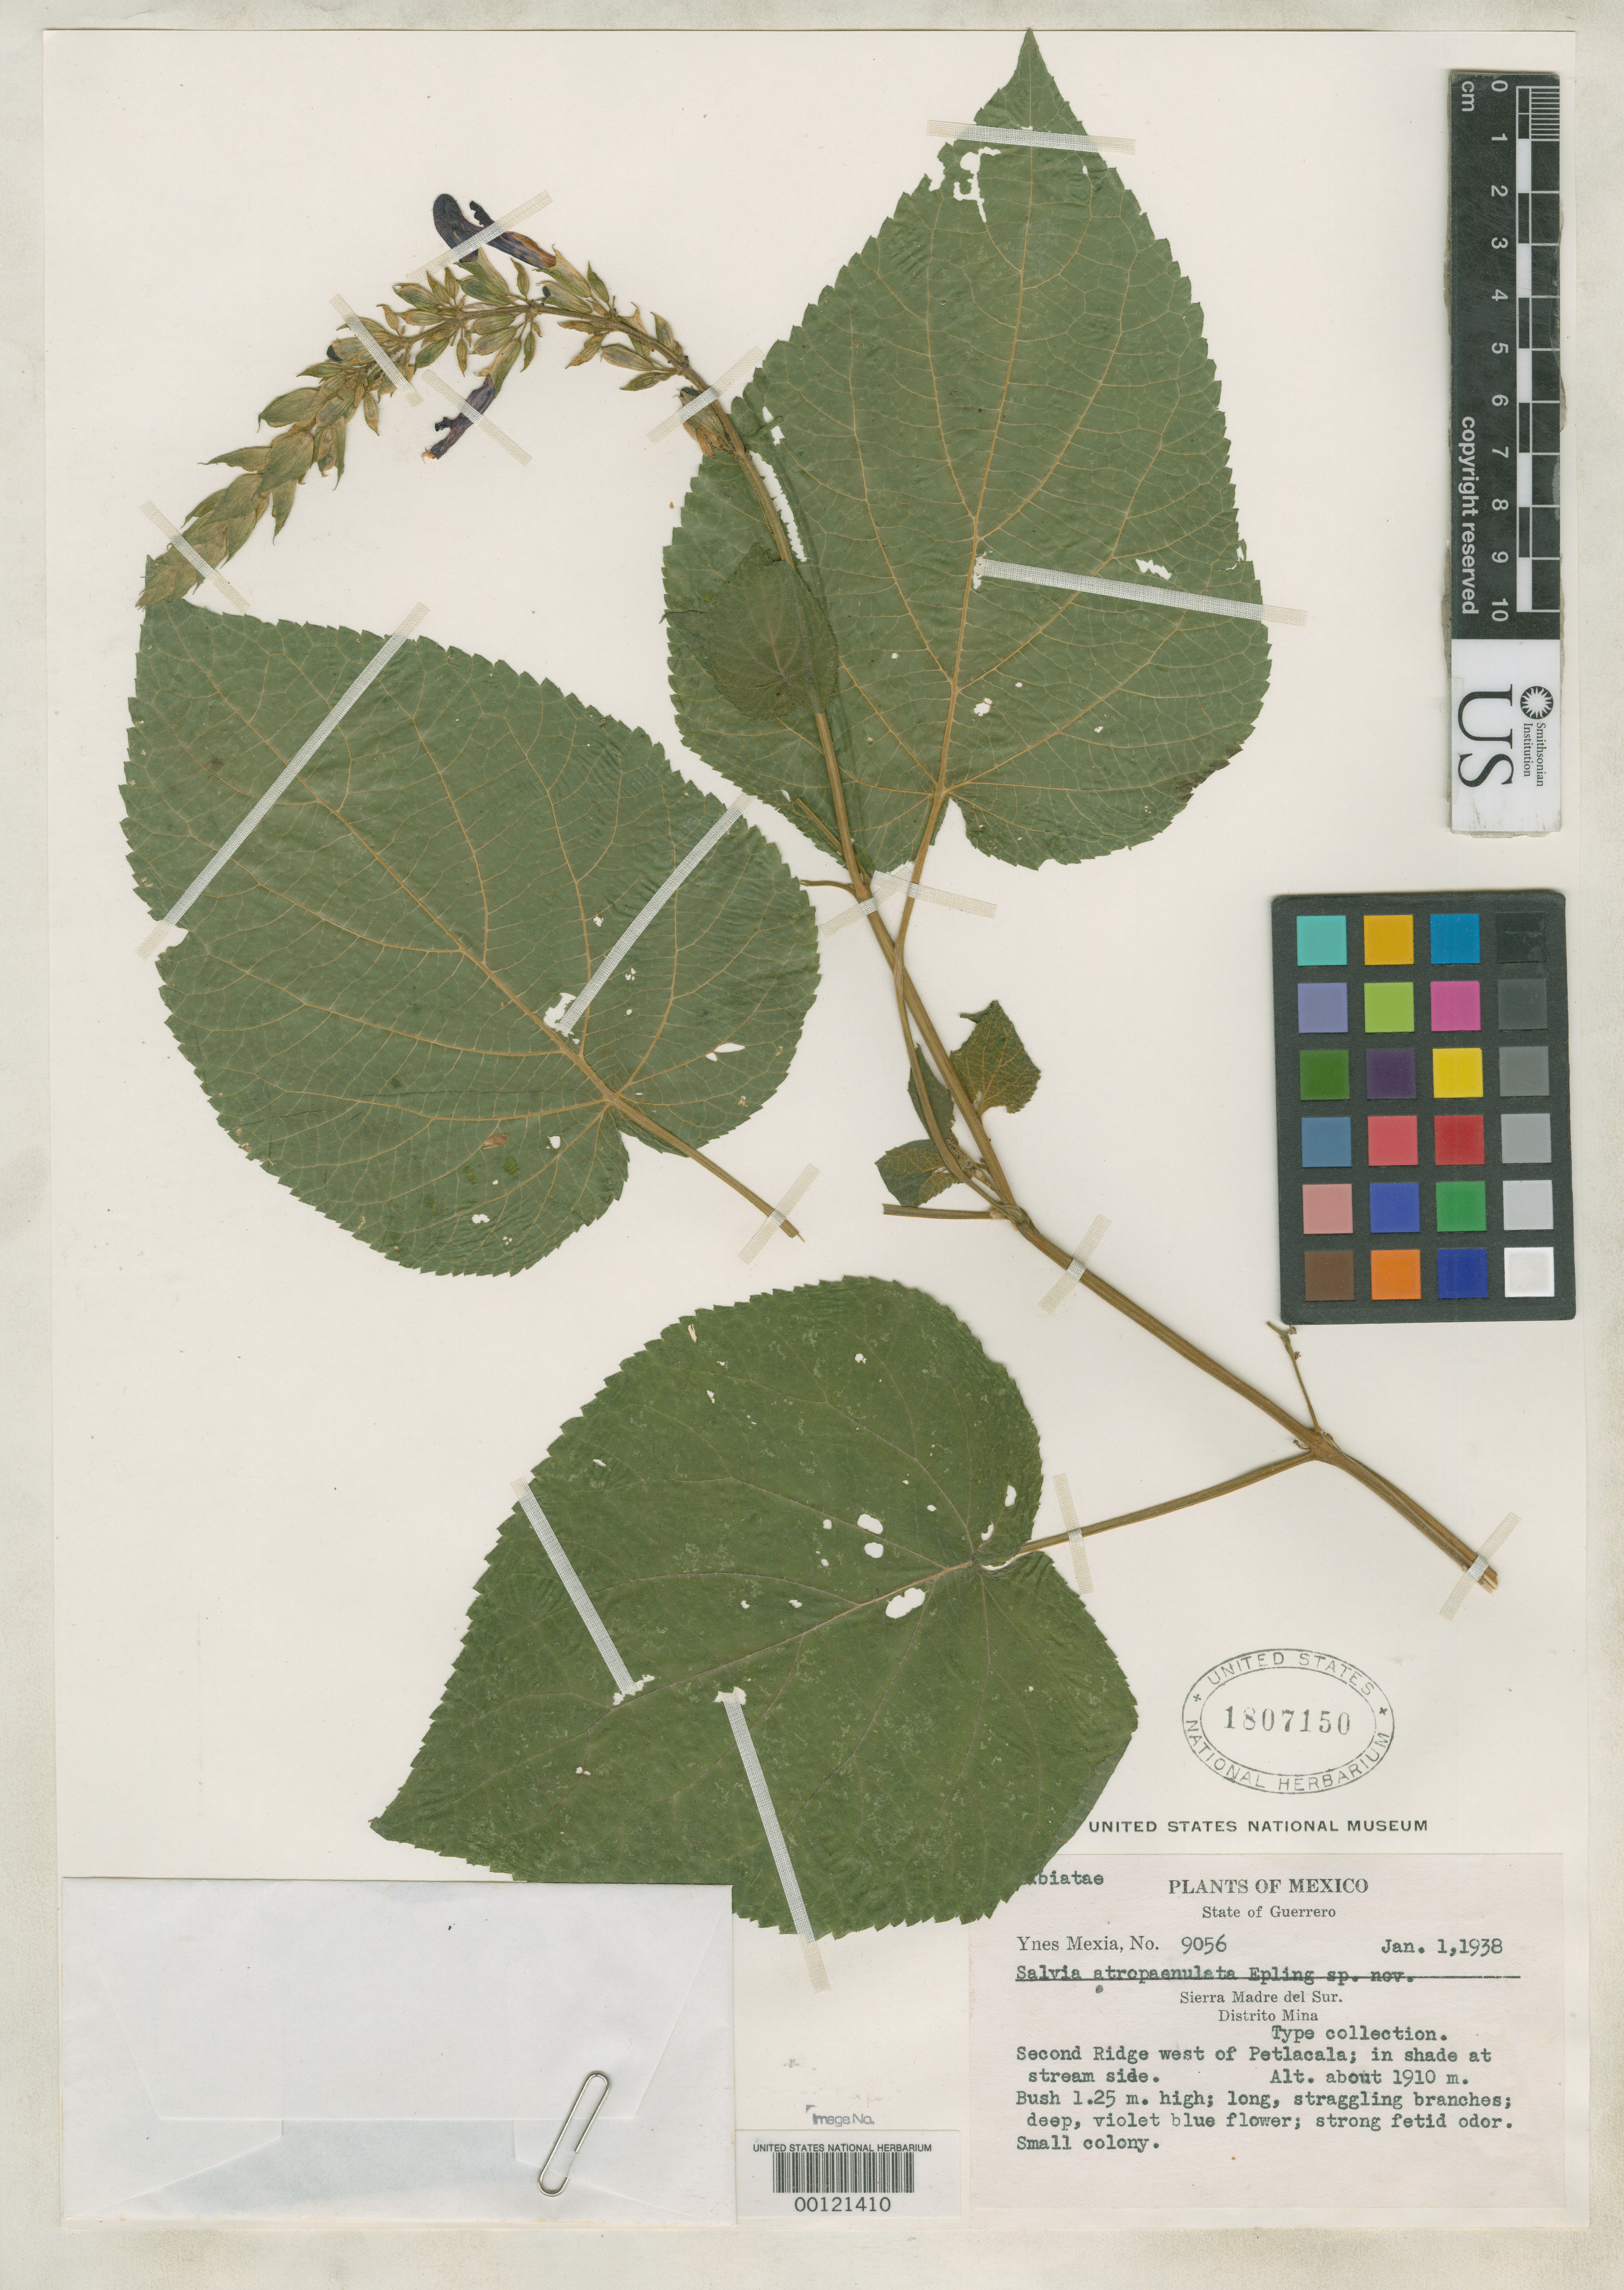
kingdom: Plantae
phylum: Tracheophyta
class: Magnoliopsida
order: Lamiales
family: Lamiaceae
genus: Salvia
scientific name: Salvia atropaenulata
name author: Epling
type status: Isotype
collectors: Y. Mexia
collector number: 9056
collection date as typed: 01 Jan 1938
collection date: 1938-01-01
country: Mexico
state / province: Guerrero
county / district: Mina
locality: Second ridge W of Petlacala, Sierra Madre del Sur.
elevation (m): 1910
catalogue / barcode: US 1807150